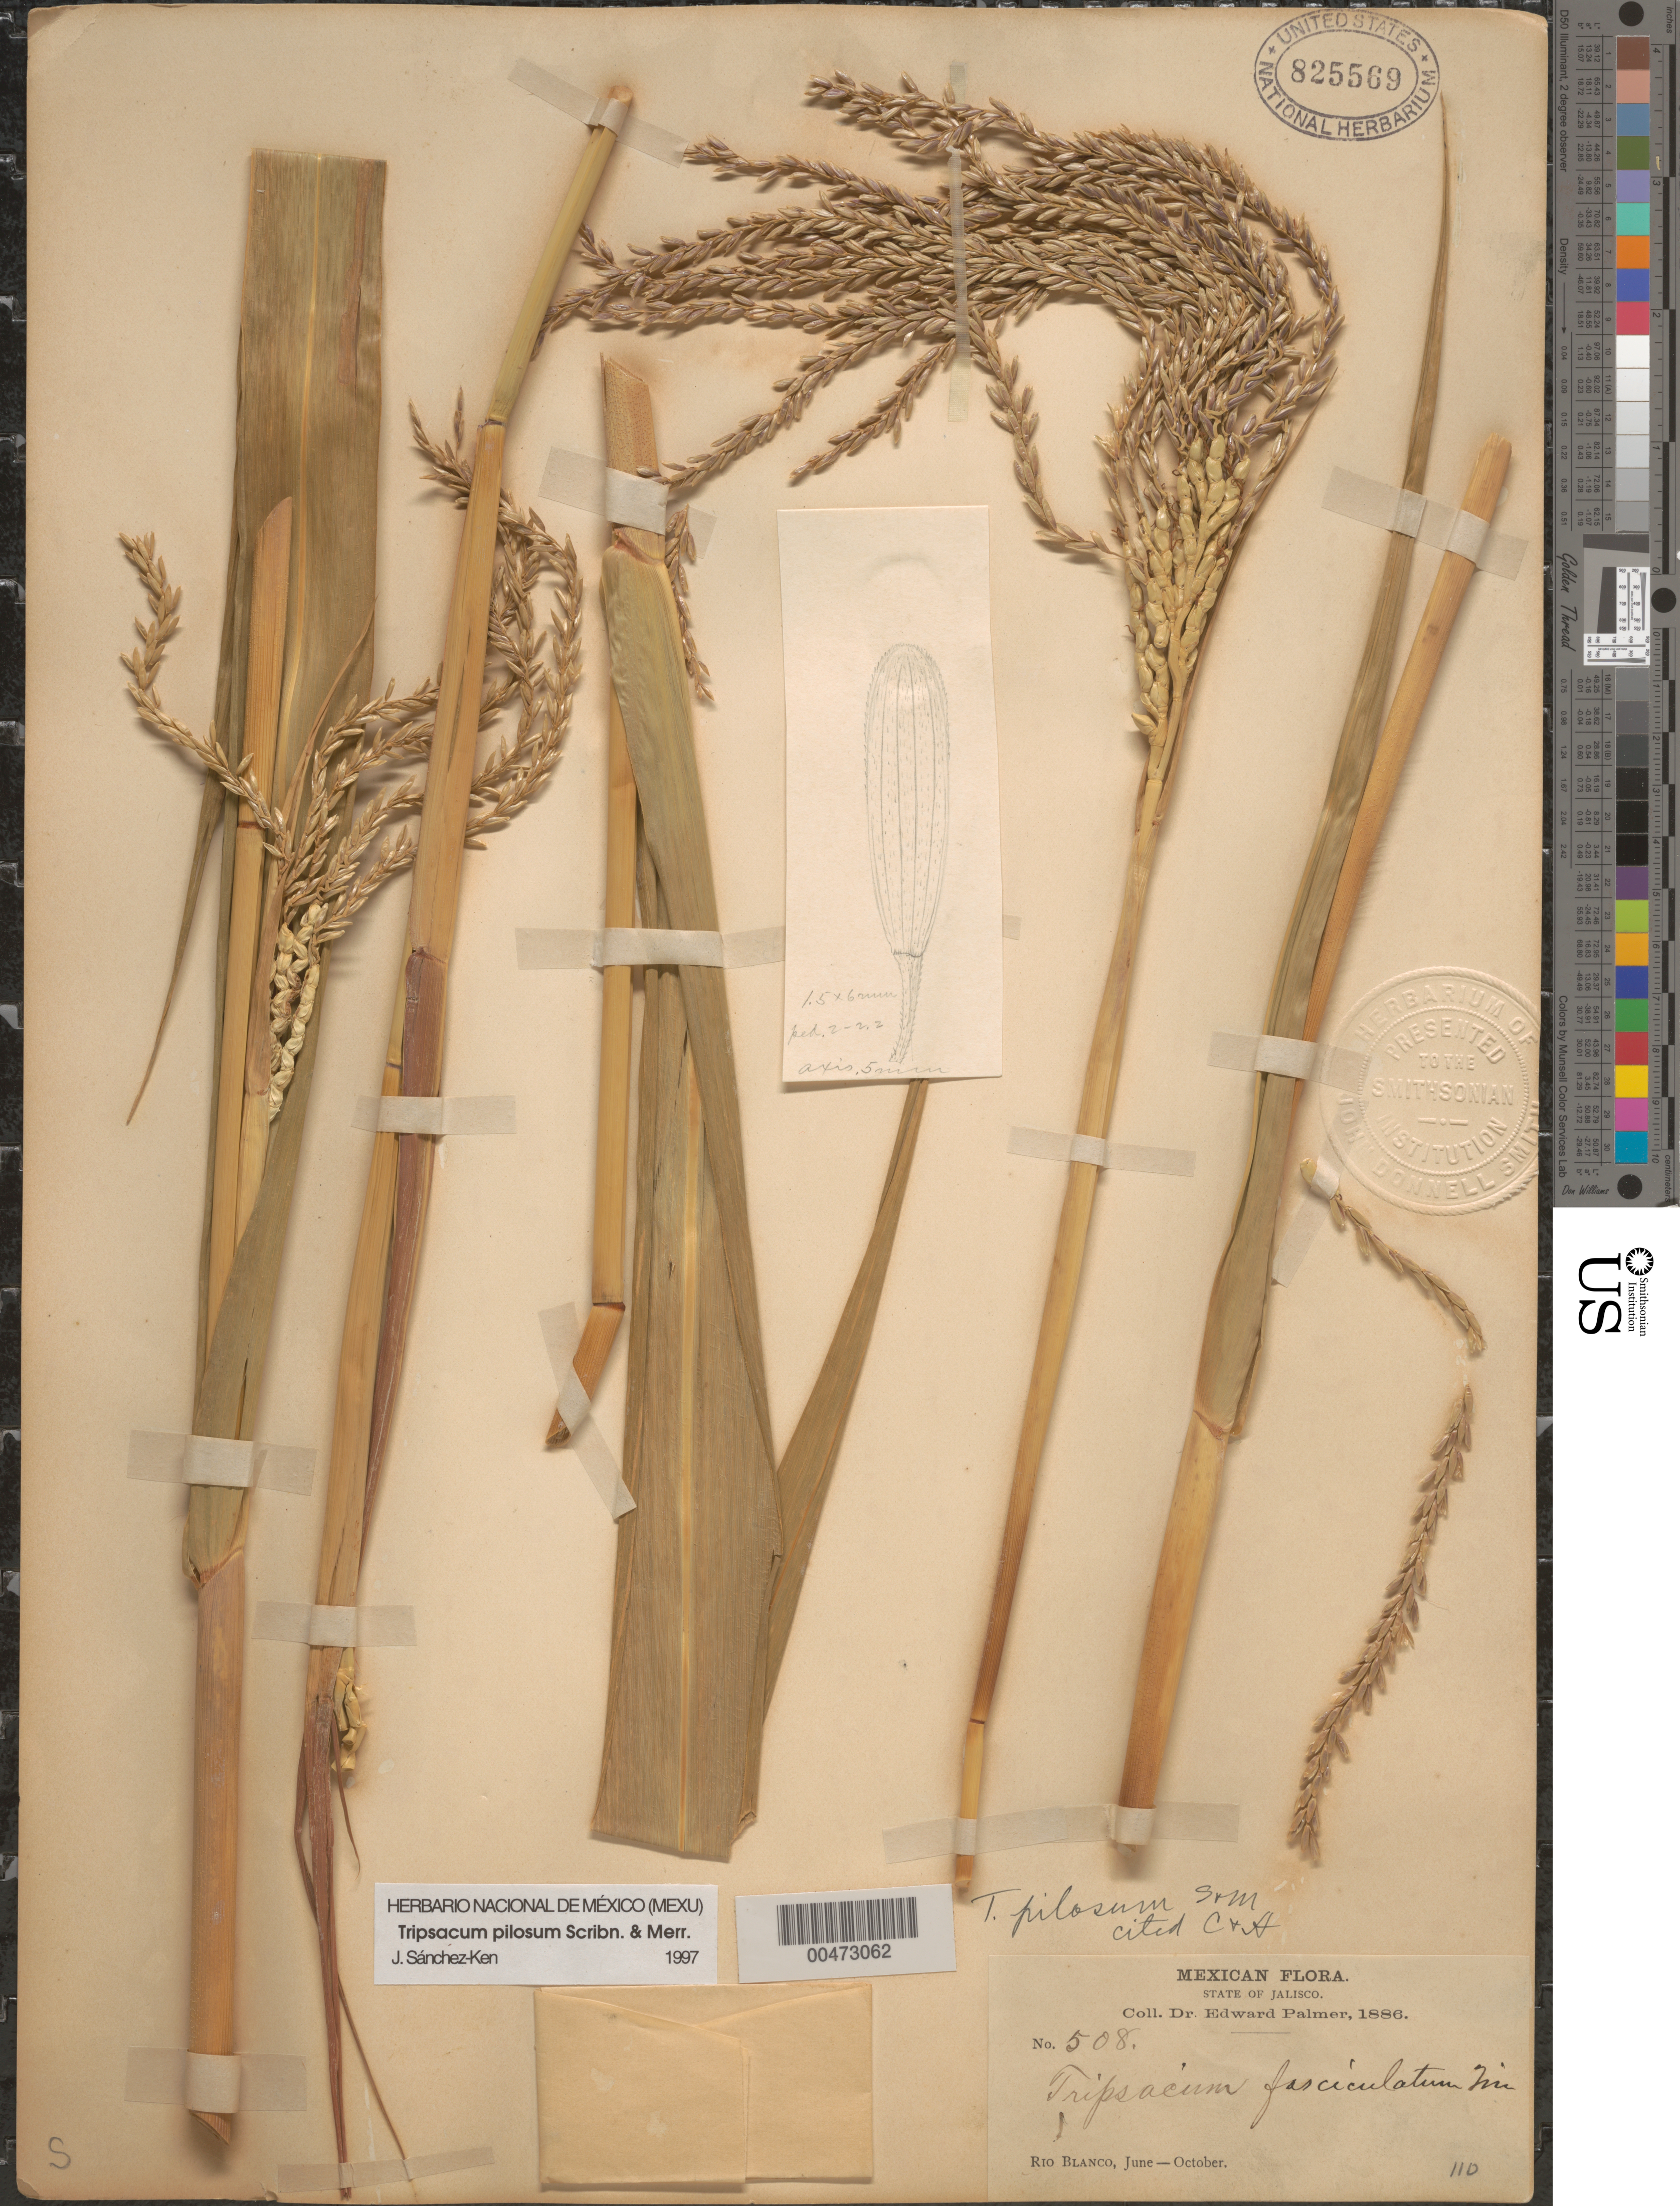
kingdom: Plantae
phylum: Tracheophyta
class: Liliopsida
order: Poales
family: Poaceae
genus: Tripsacum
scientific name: Tripsacum pilosum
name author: Scribn. & Merr.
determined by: Sánchez-Ken, J. G.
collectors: E. Palmer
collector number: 508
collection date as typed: Jun 1886 to Oct 1886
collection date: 1886-06/1886-10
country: Mexico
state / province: Jalisco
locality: Rio Blanco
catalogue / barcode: US 825569